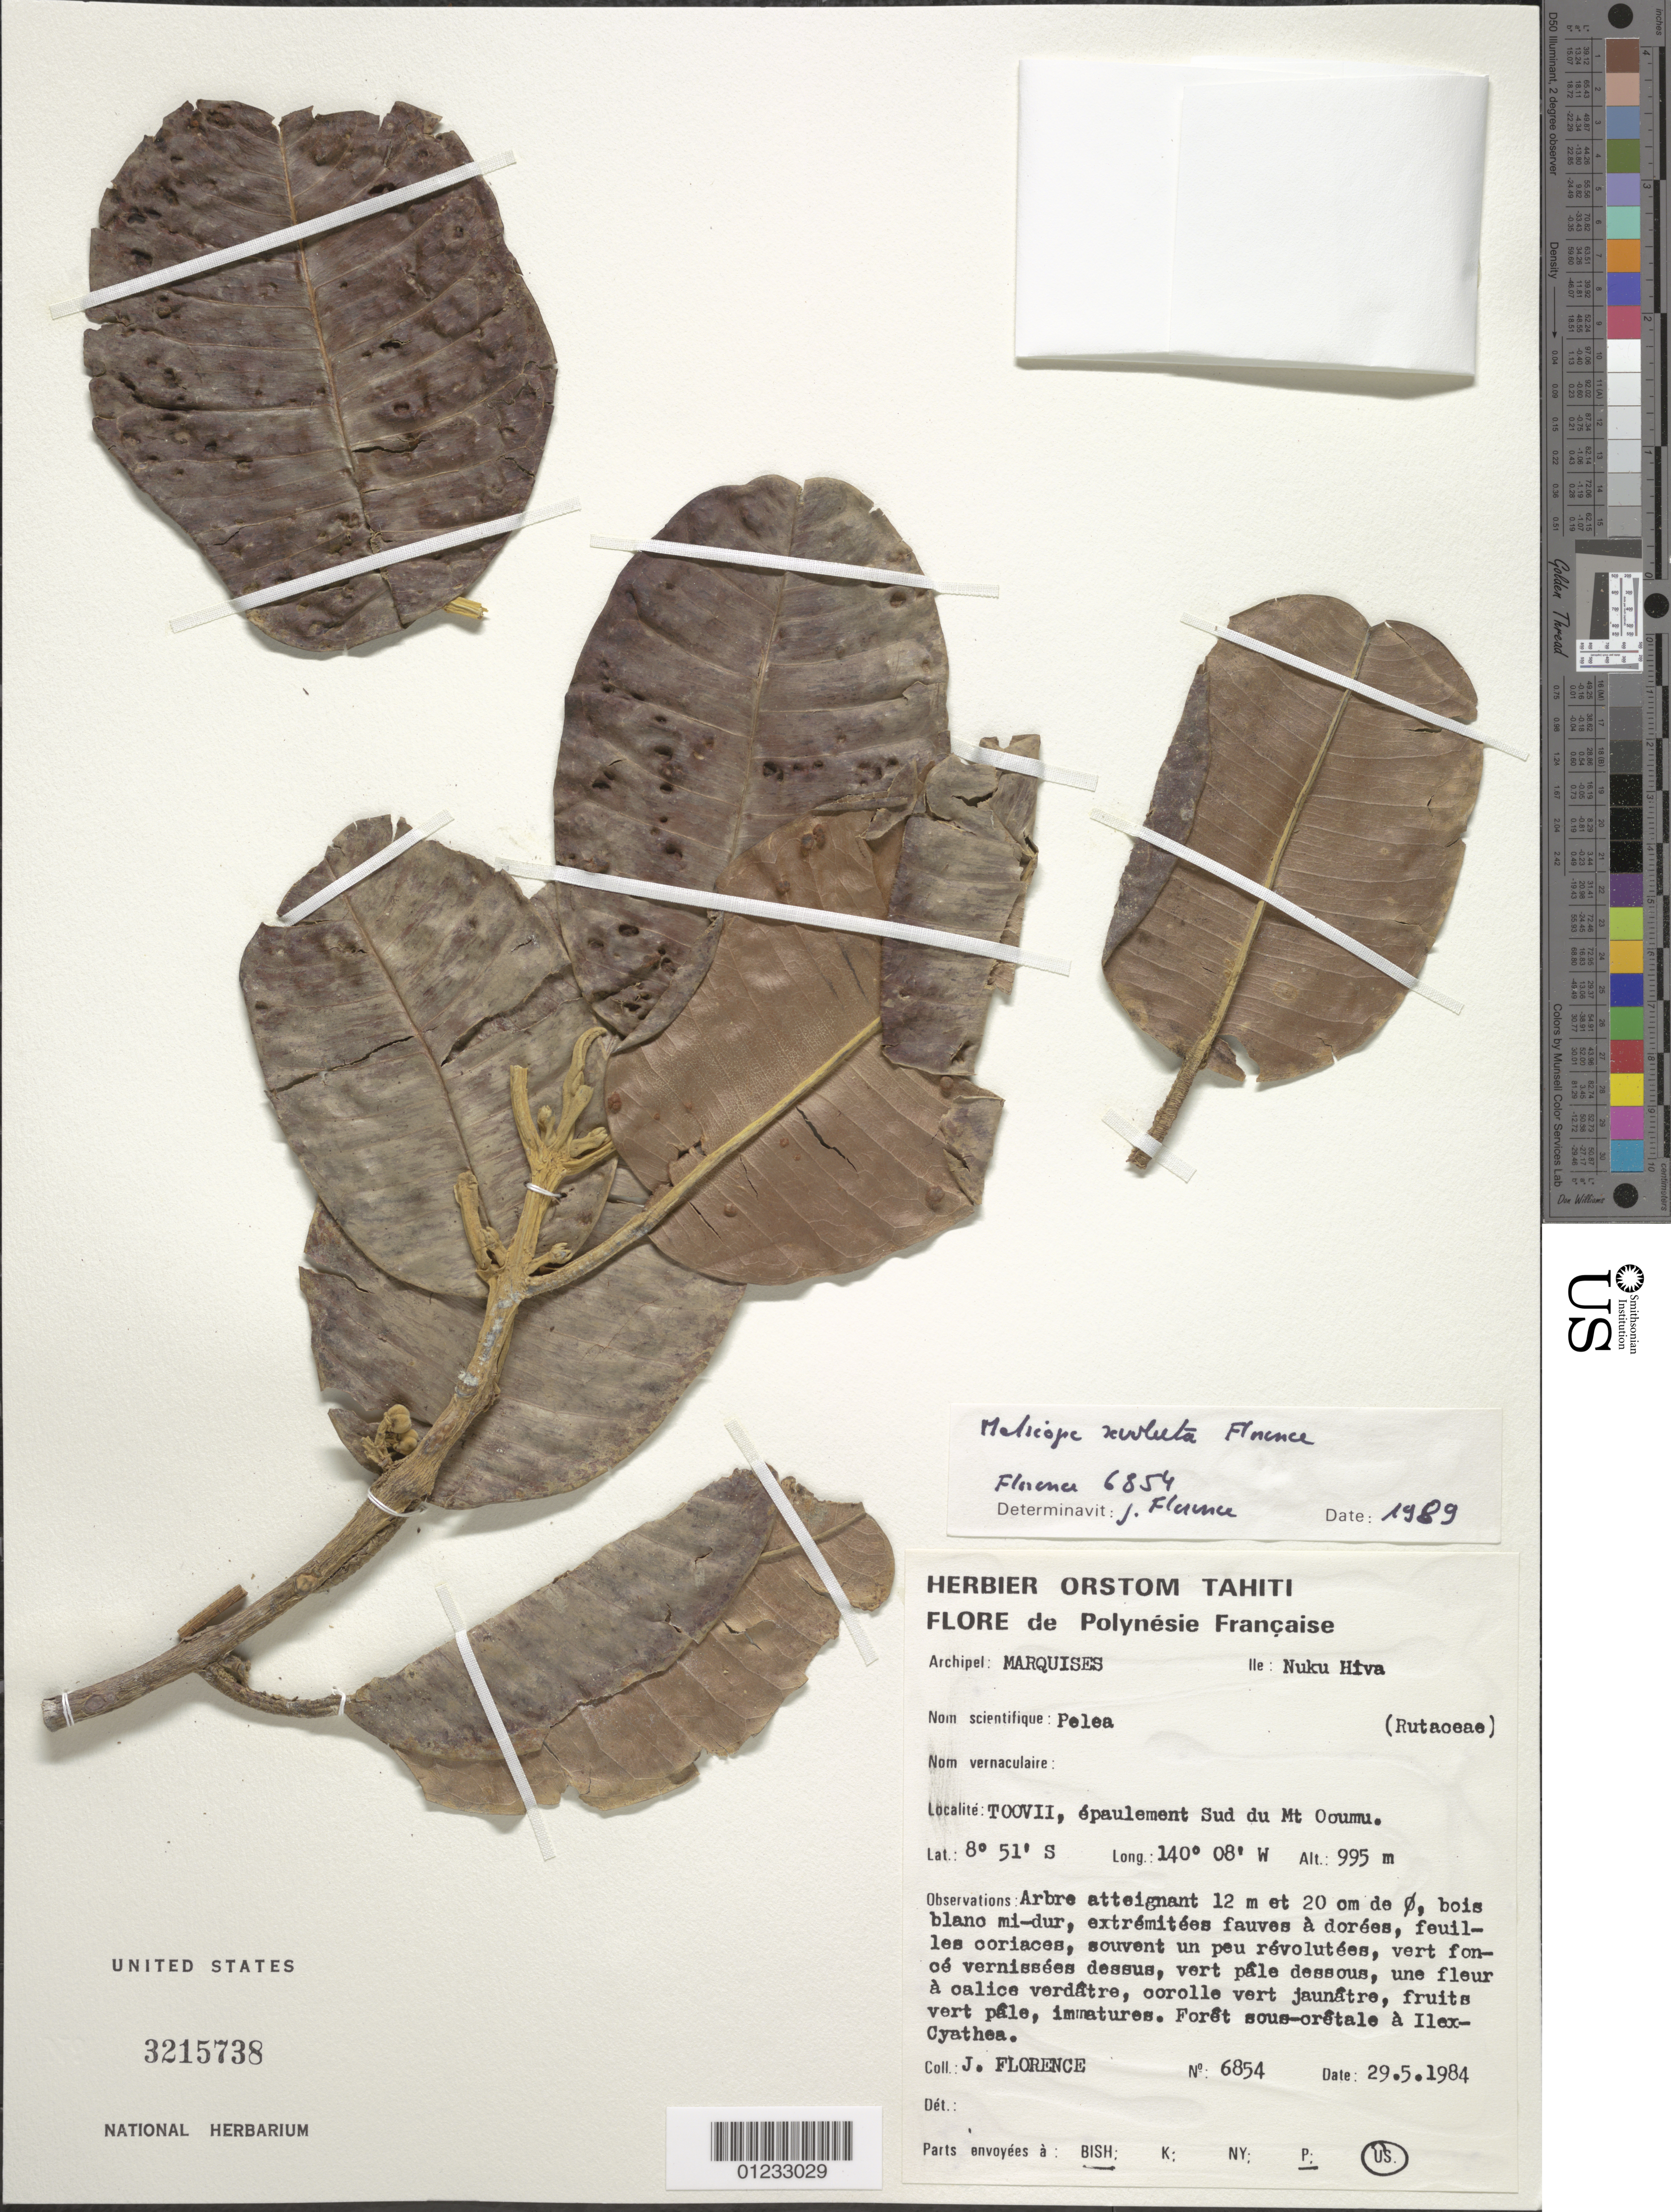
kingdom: Plantae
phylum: Tracheophyta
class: Magnoliopsida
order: Sapindales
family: Rutaceae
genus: Melicope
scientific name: Melicope revoluta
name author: J. Florence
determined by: Florence, J.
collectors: J. Florence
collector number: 6854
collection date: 1984-05-29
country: French Polynesia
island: Nuku Hiva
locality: Toovii, épaulement S du Mt. Ooumu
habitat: Forêt sous-orêtale à Ilex-Cyathea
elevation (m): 995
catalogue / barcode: US 3215738